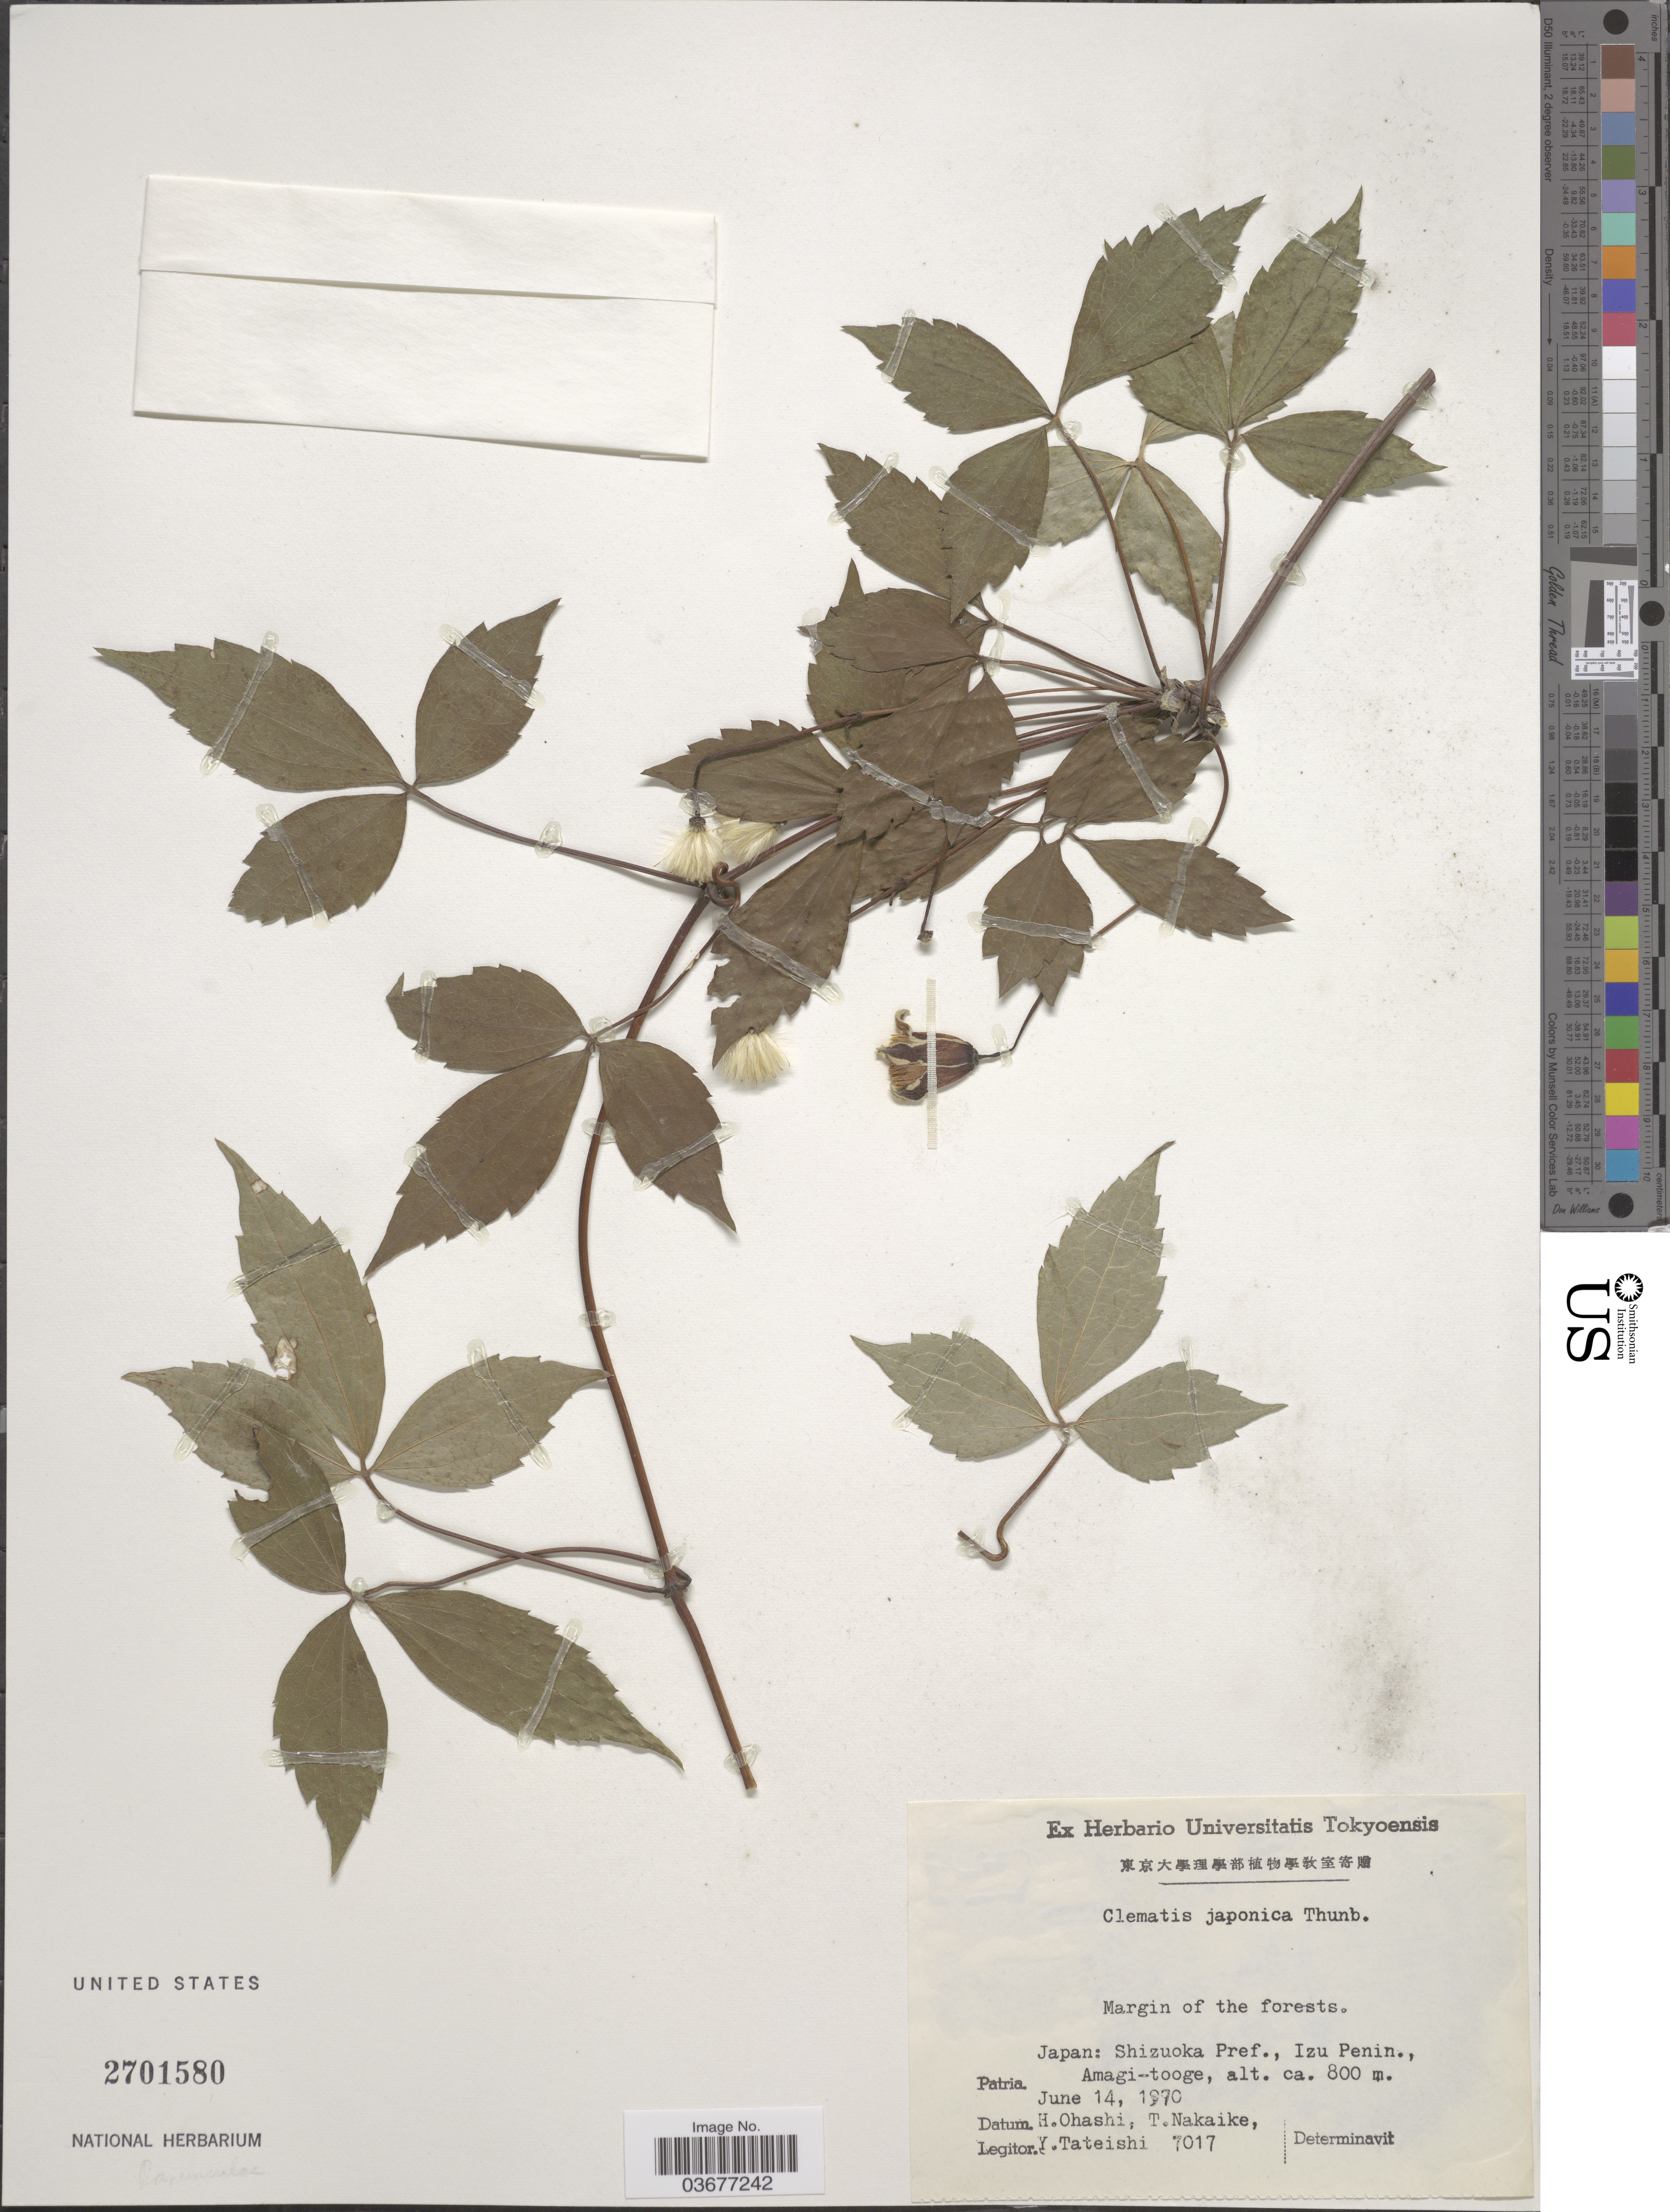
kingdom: Plantae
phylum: Tracheophyta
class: Magnoliopsida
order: Ranunculales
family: Ranunculaceae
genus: Clematis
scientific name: Clematis japonica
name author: Thunb.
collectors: H. Ohashi, T. Nakaike & Y. Tateishi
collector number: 7017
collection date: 1970-06-14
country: Japan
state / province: Sizuoka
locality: Shizuoka Pref., Izu Penin., Amagi-tooge.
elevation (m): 800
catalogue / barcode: US 2701580